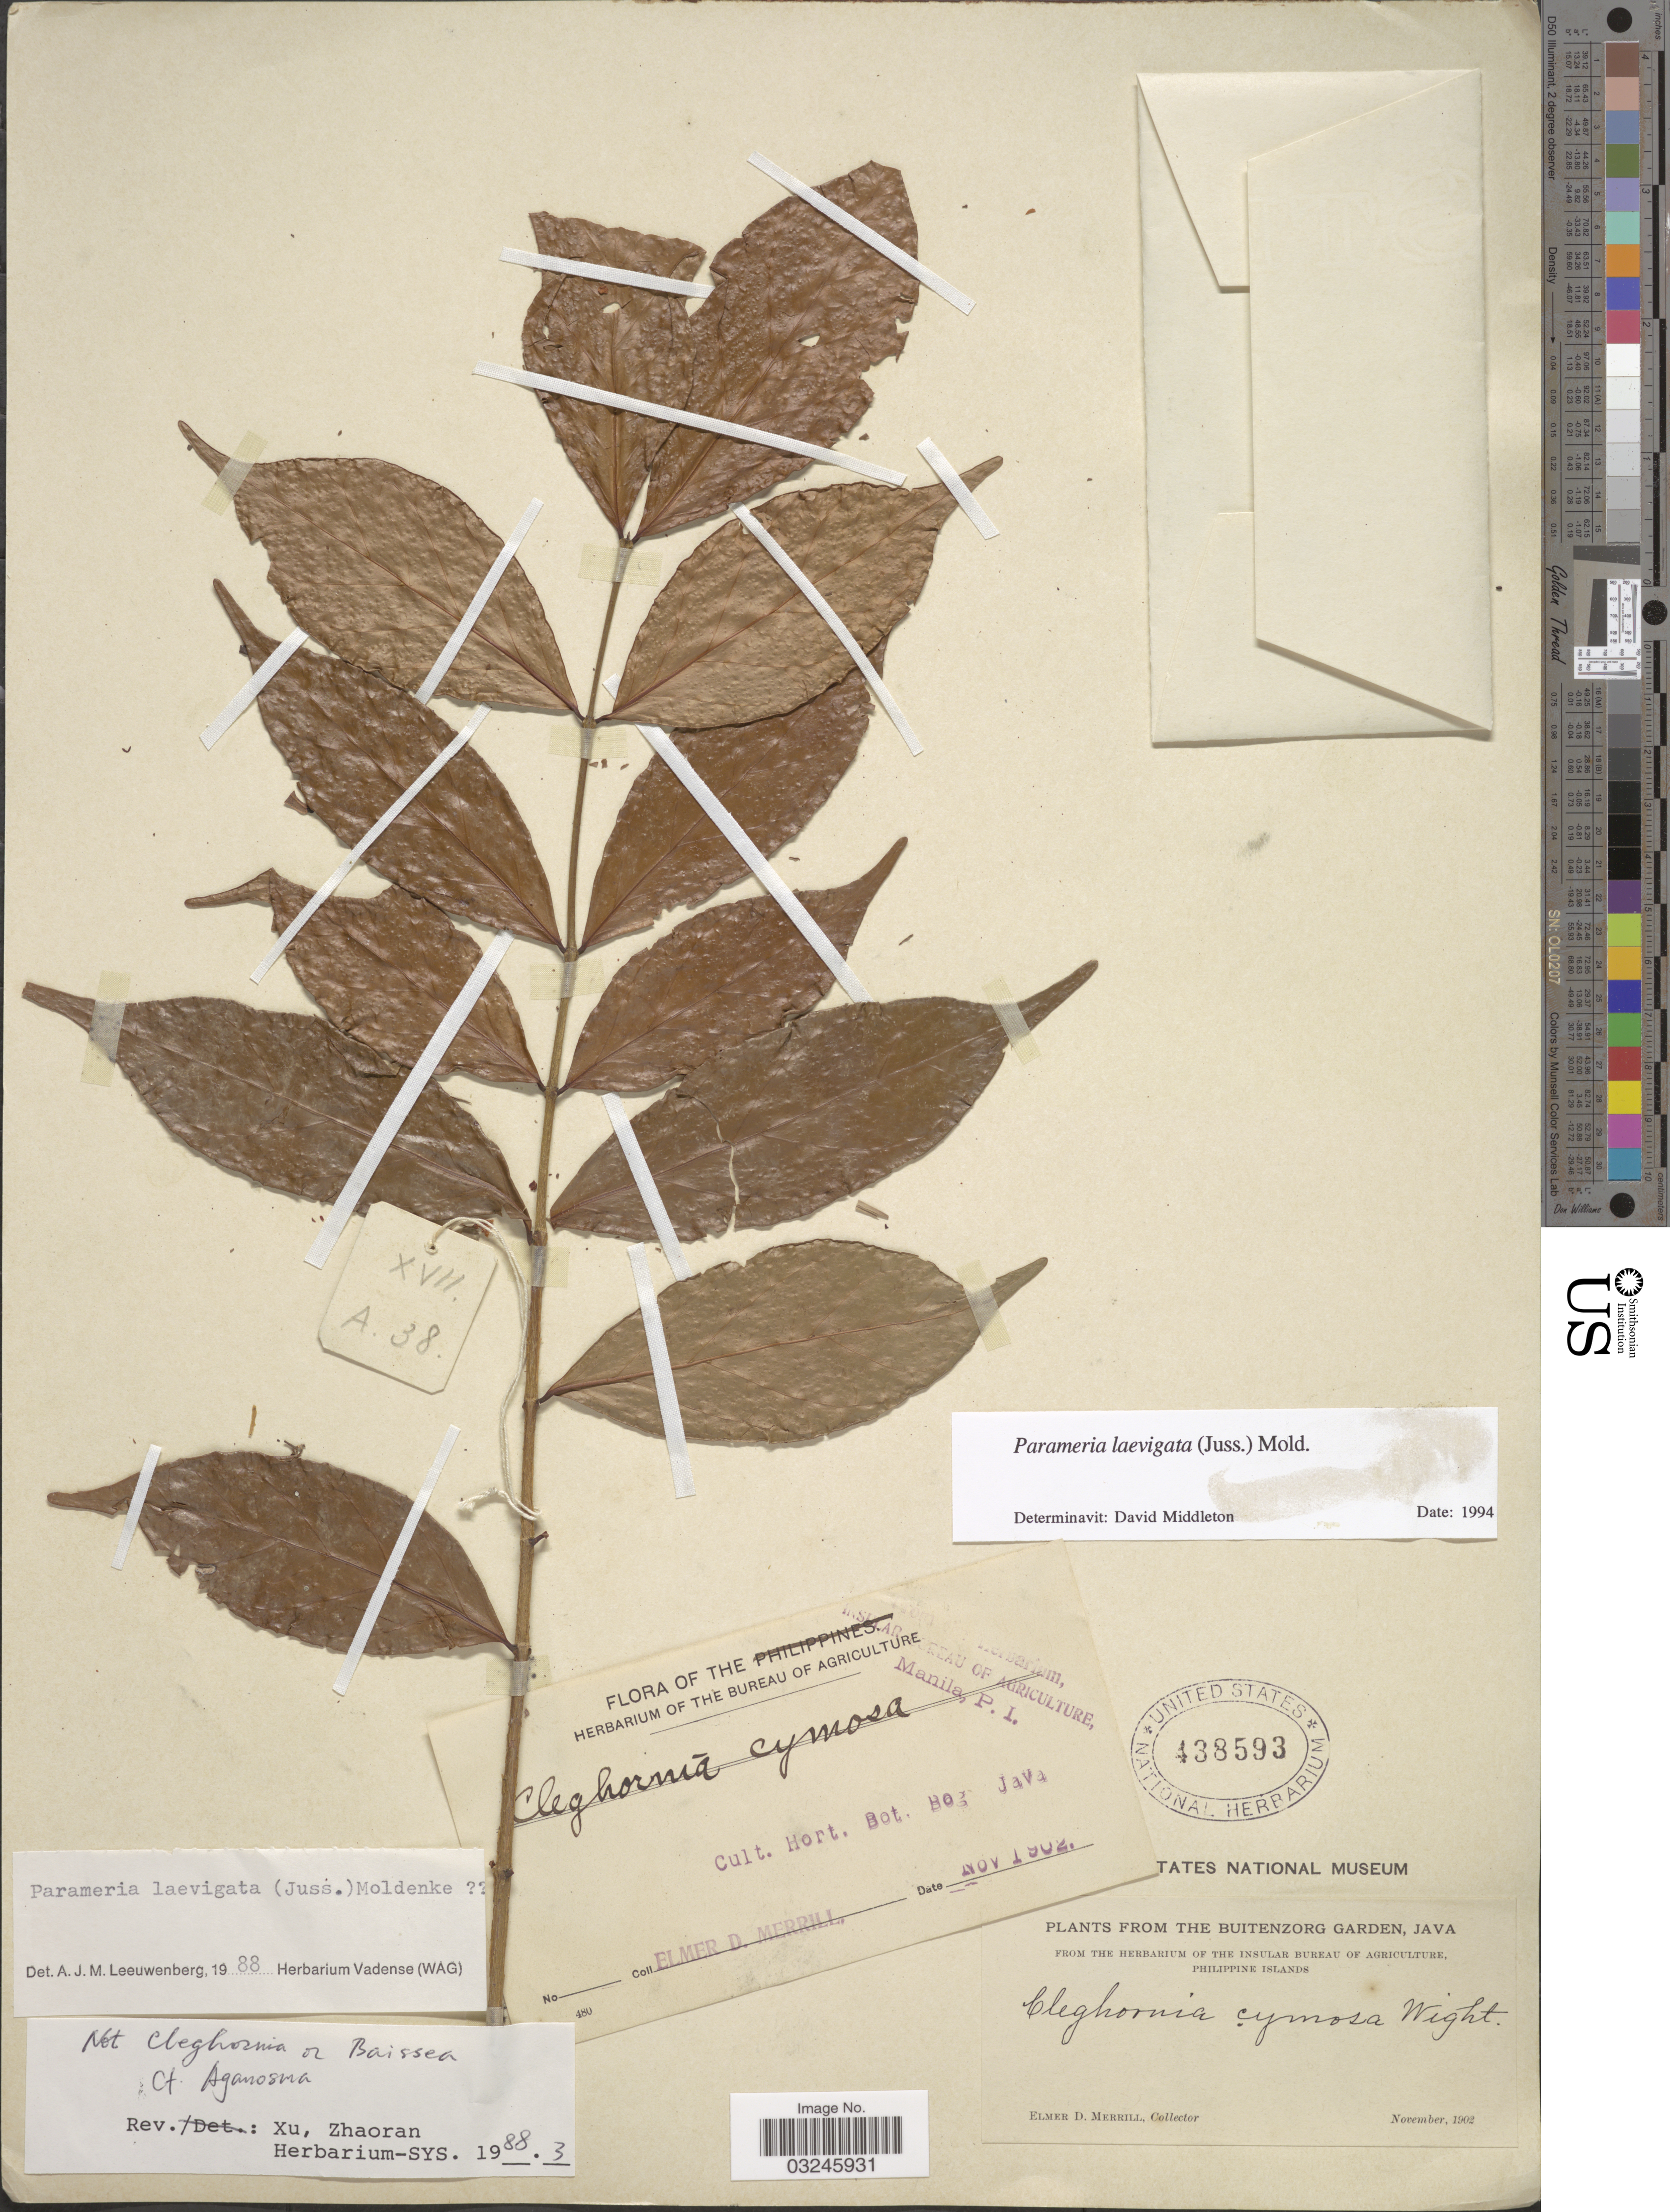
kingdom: Plantae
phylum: Tracheophyta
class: Magnoliopsida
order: Gentianales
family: Apocynaceae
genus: Parameria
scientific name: Parameria laevigata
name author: (Juss.) Moldenke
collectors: E. D. Merrill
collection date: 1902-11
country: Indonesia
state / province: Java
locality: Cult. Hort. Bot. Bog. Java, The Buitenzorg Garden.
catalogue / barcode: US 438593